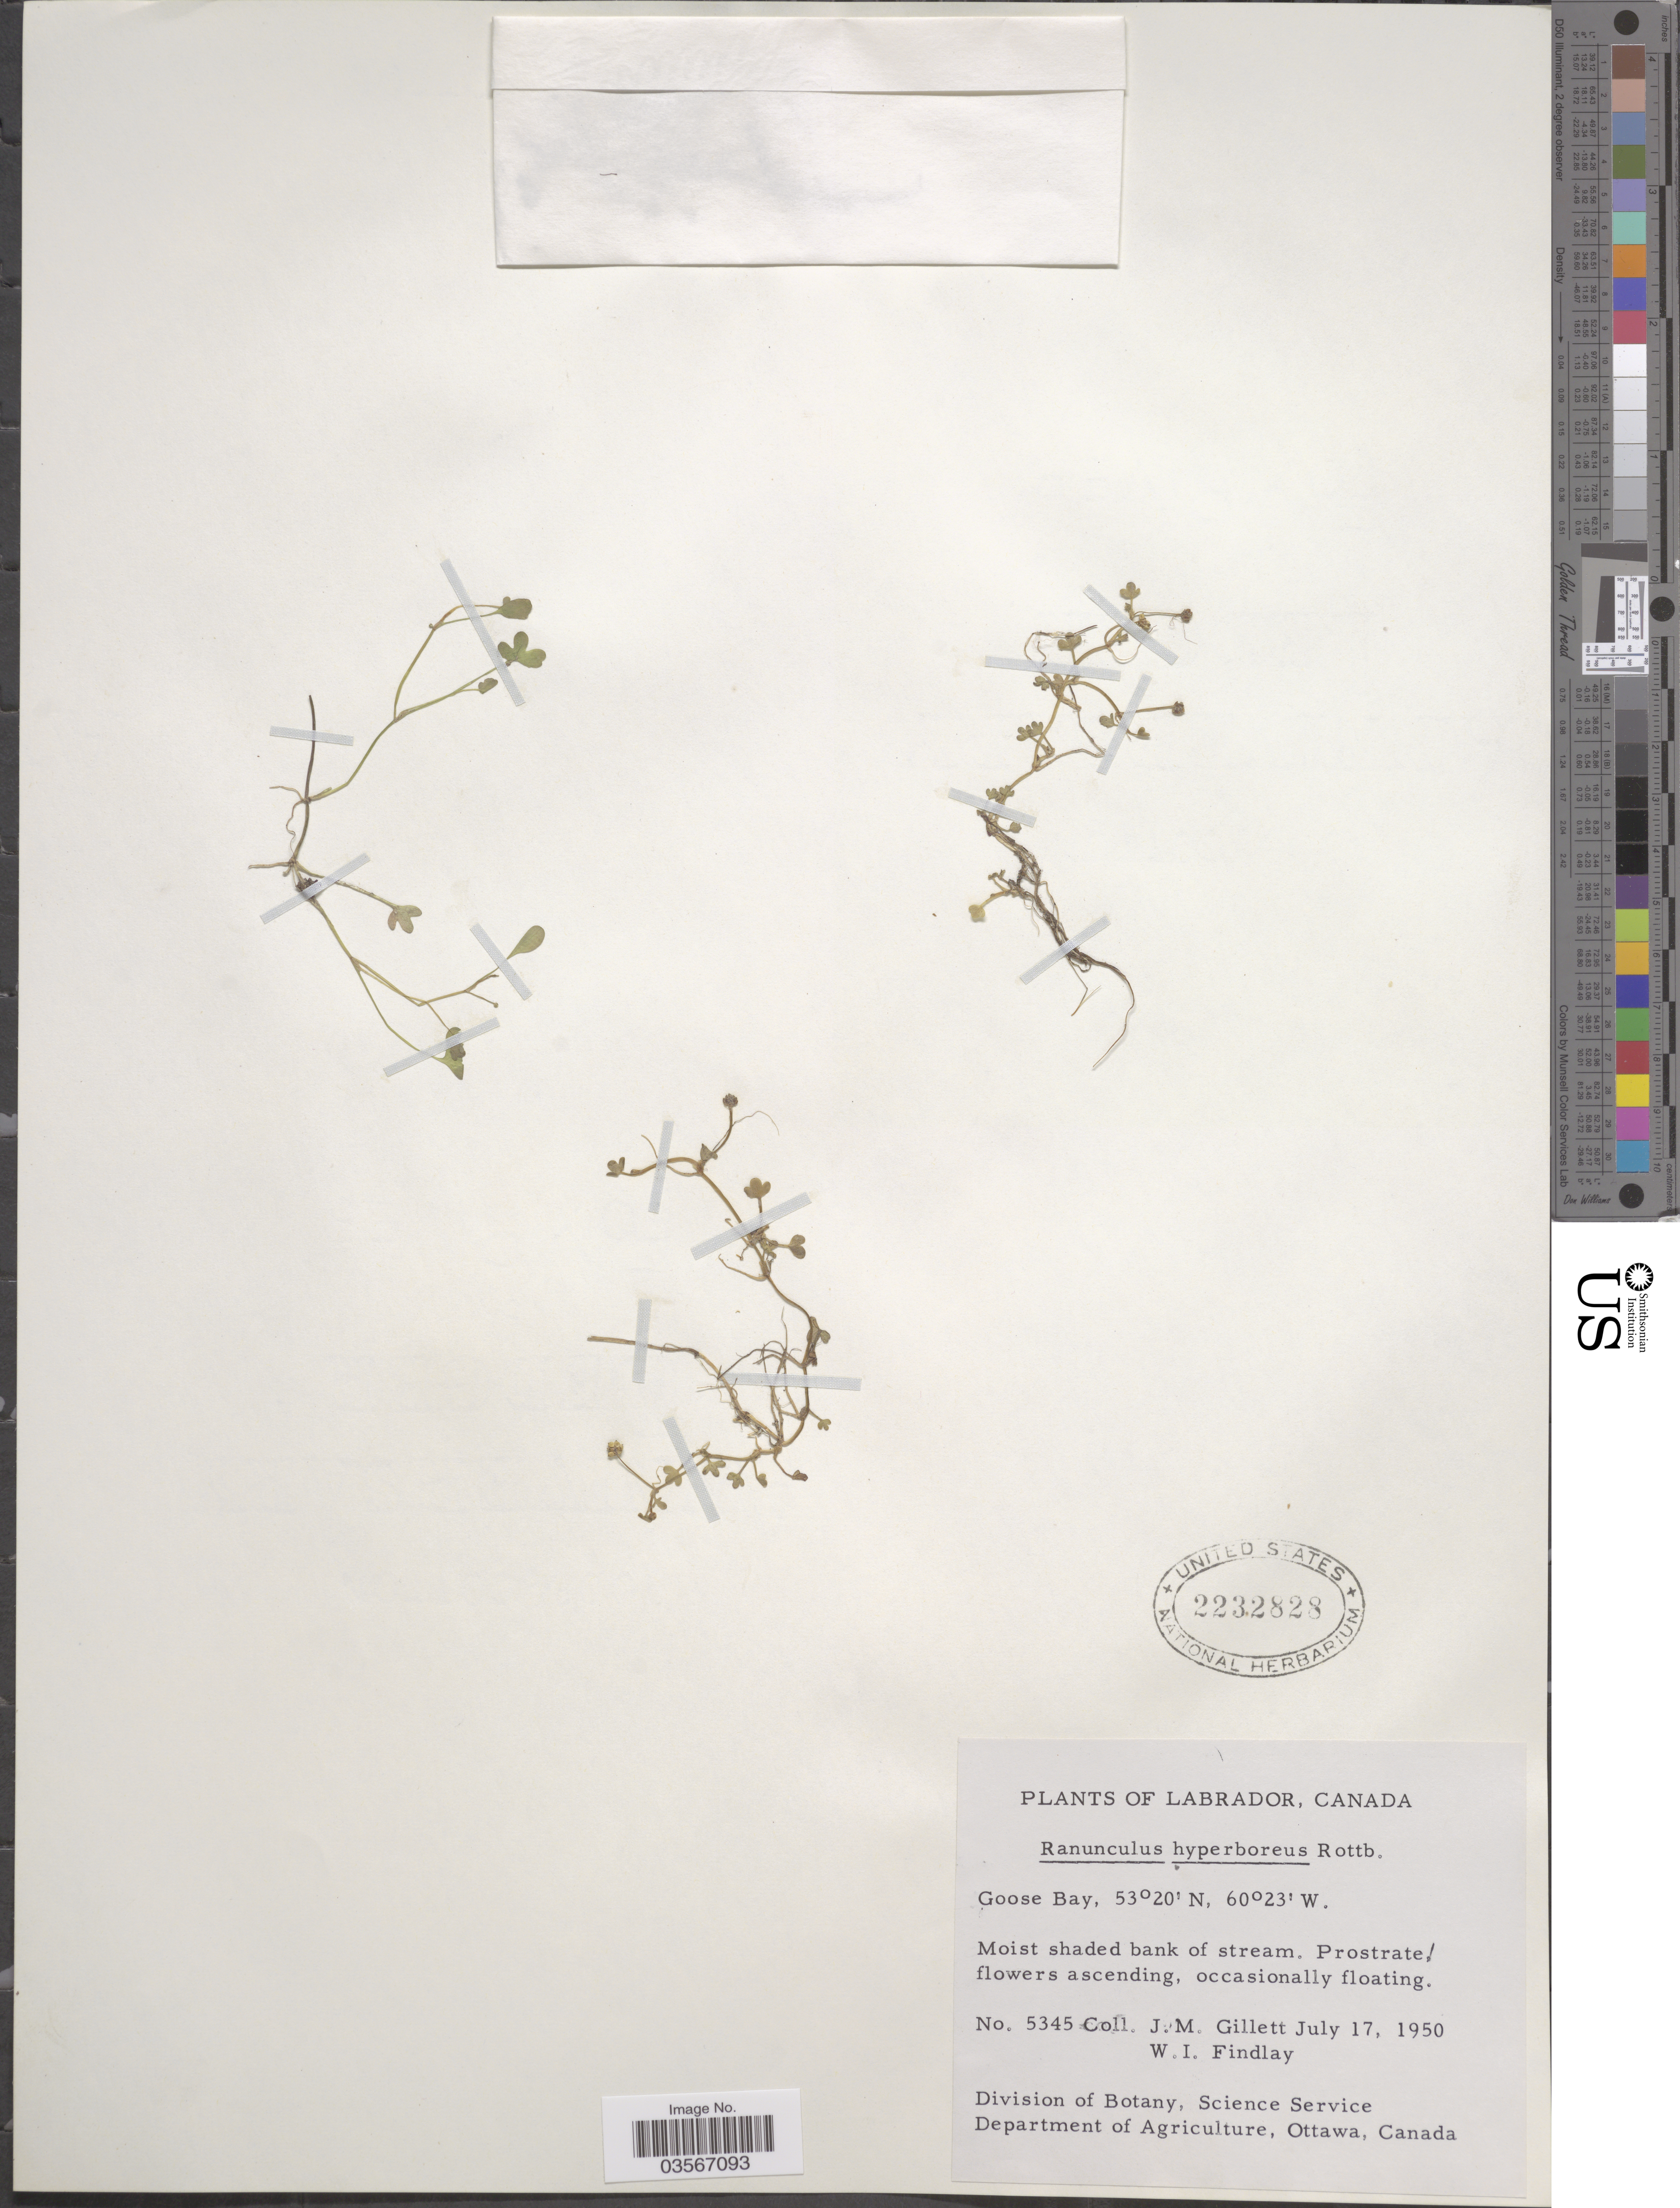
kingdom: Plantae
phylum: Tracheophyta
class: Magnoliopsida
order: Ranunculales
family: Ranunculaceae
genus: Ranunculus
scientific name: Ranunculus hyperboreus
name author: Rottb.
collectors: J. M. Gillett & W. Findlay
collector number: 5345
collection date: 1950-07-17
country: Canada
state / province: Newfoundland and Labrador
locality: Labrador. Goose Bay.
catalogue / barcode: US 2232828